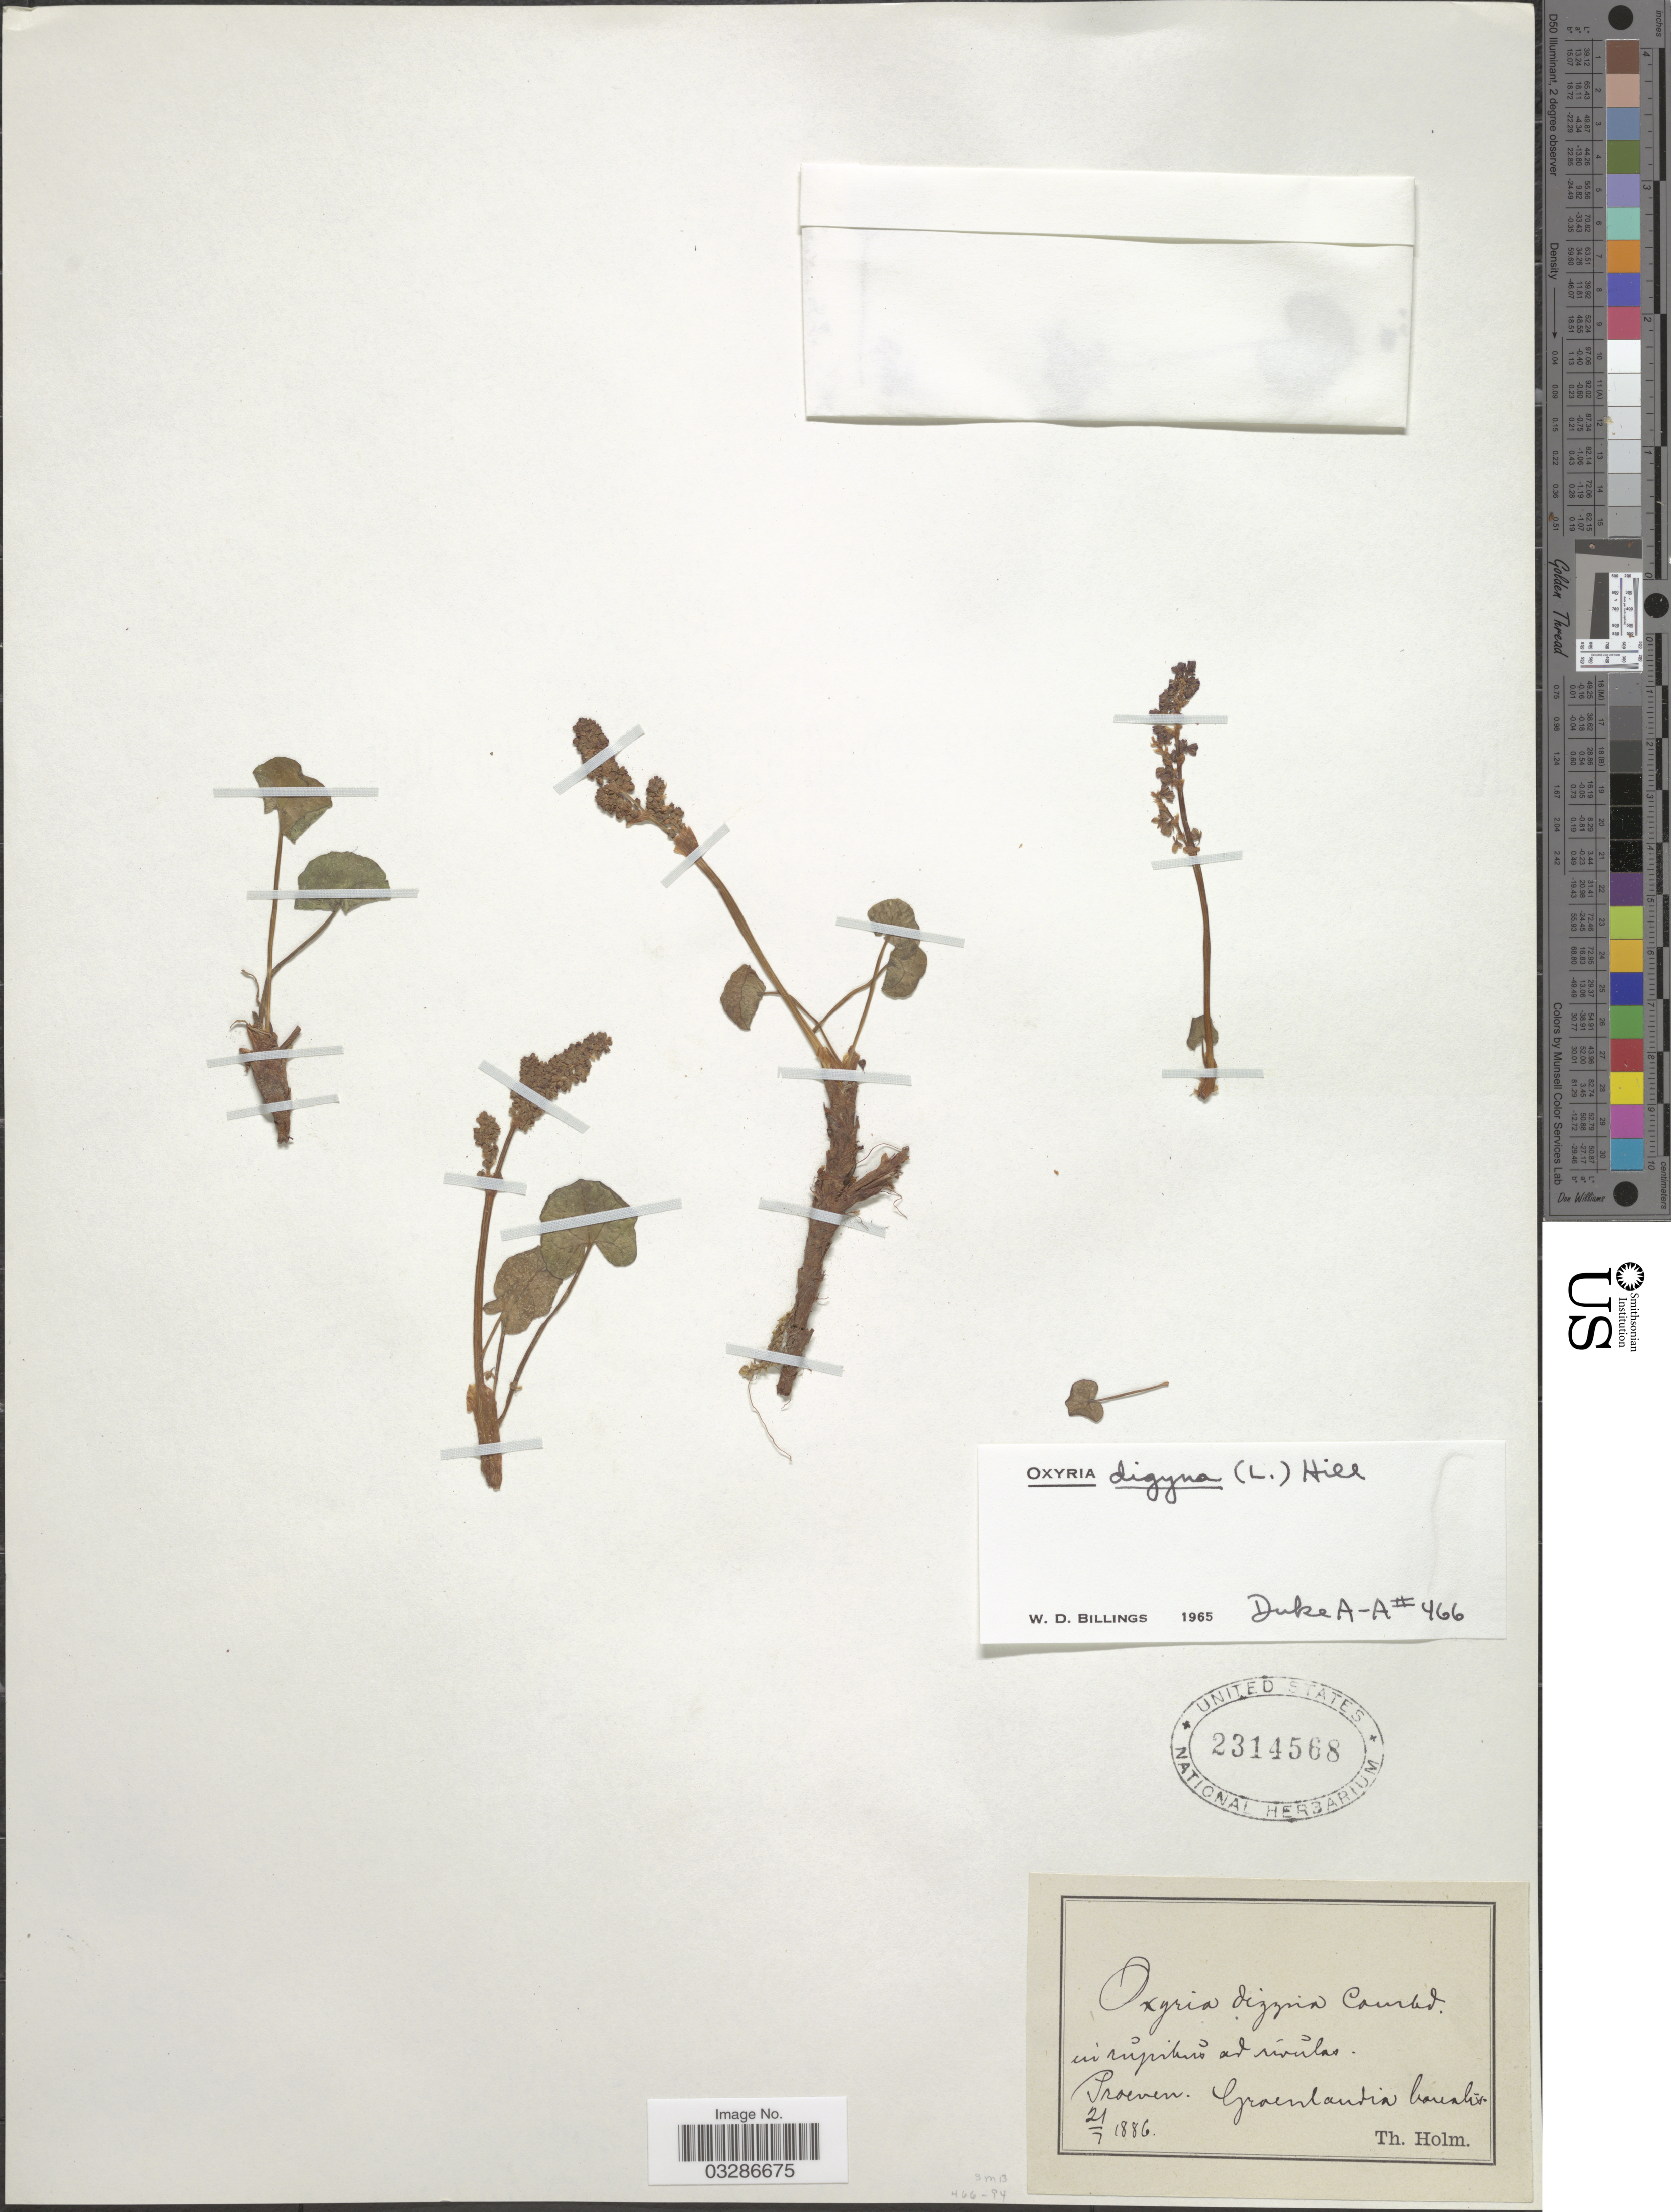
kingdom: Plantae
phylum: Tracheophyta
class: Magnoliopsida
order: Caryophyllales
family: Polygonaceae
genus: Oxyria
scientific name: Oxyria digyna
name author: (L.) Hill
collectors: T. Holm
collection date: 1886-07-21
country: Greenland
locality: Proeven. Groenlandia borealis.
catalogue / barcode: US 2314568